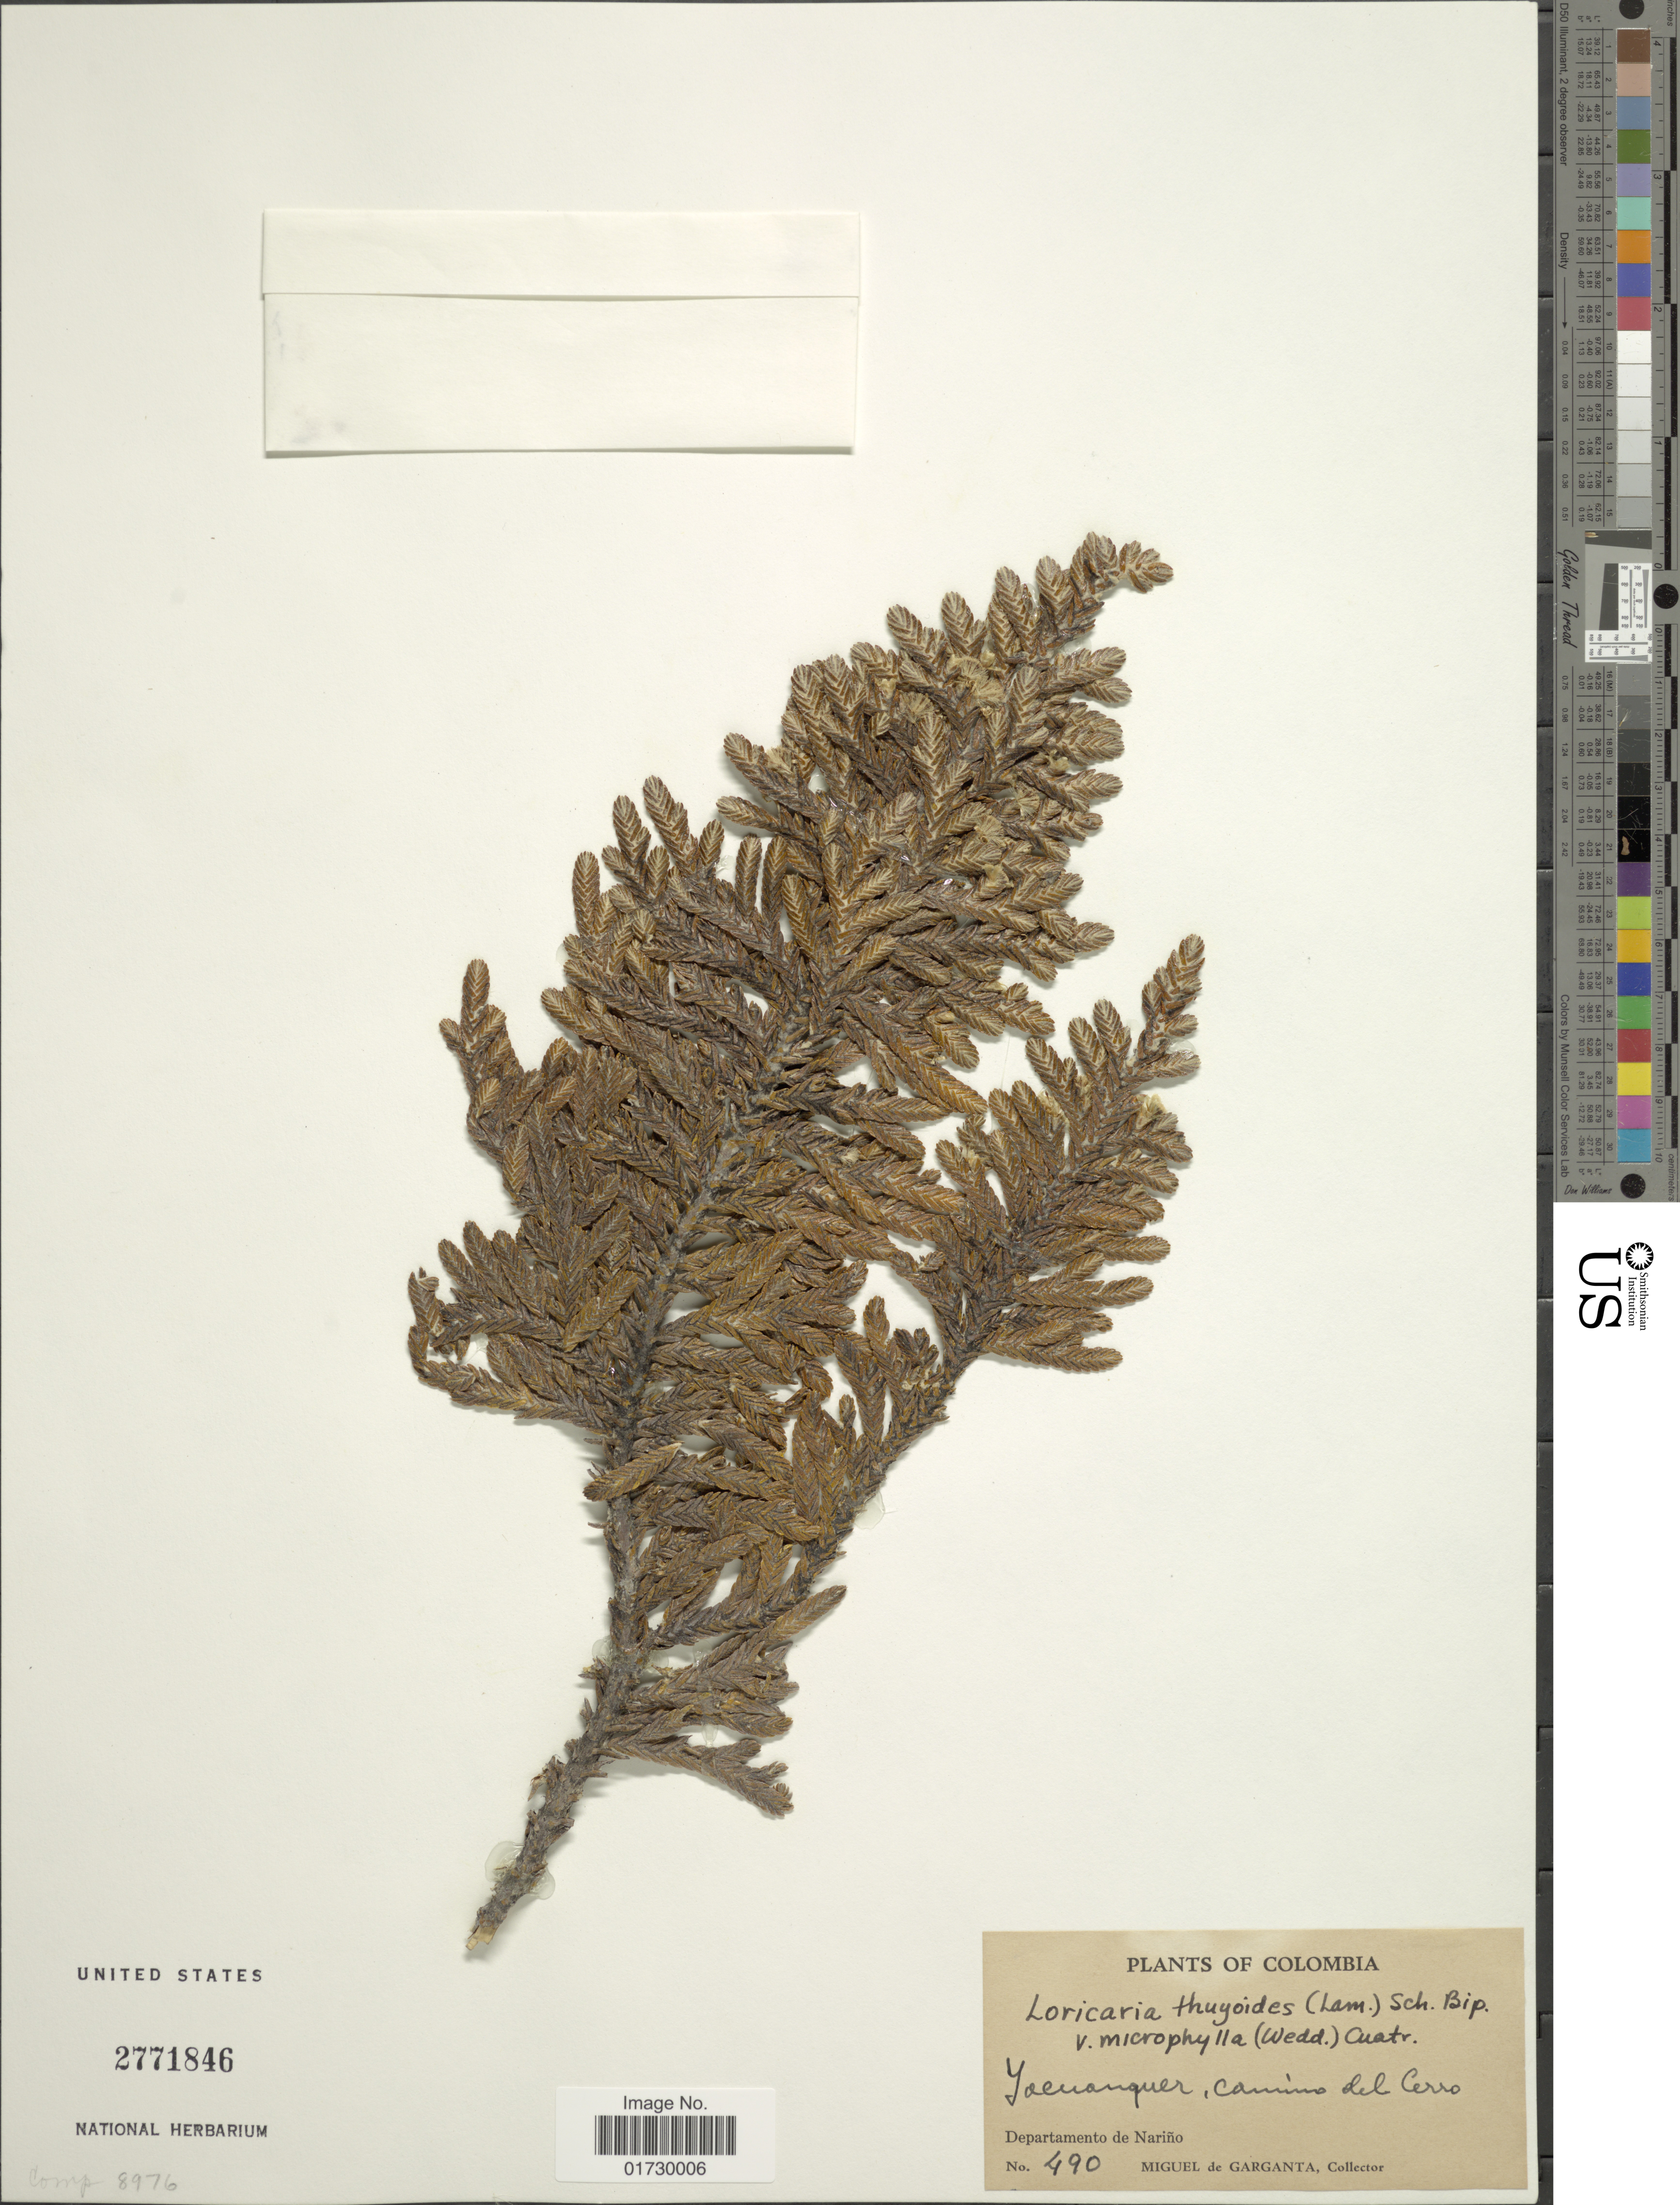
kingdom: Plantae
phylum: Tracheophyta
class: Magnoliopsida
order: Asterales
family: Asteraceae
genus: Loricaria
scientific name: Loricaria thuyoides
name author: (Lam.) Sch. Bip.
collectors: M. Garganta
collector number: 490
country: Colombia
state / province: Nariño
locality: Yoemanquer, camino del Cerro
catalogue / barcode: US 2771846